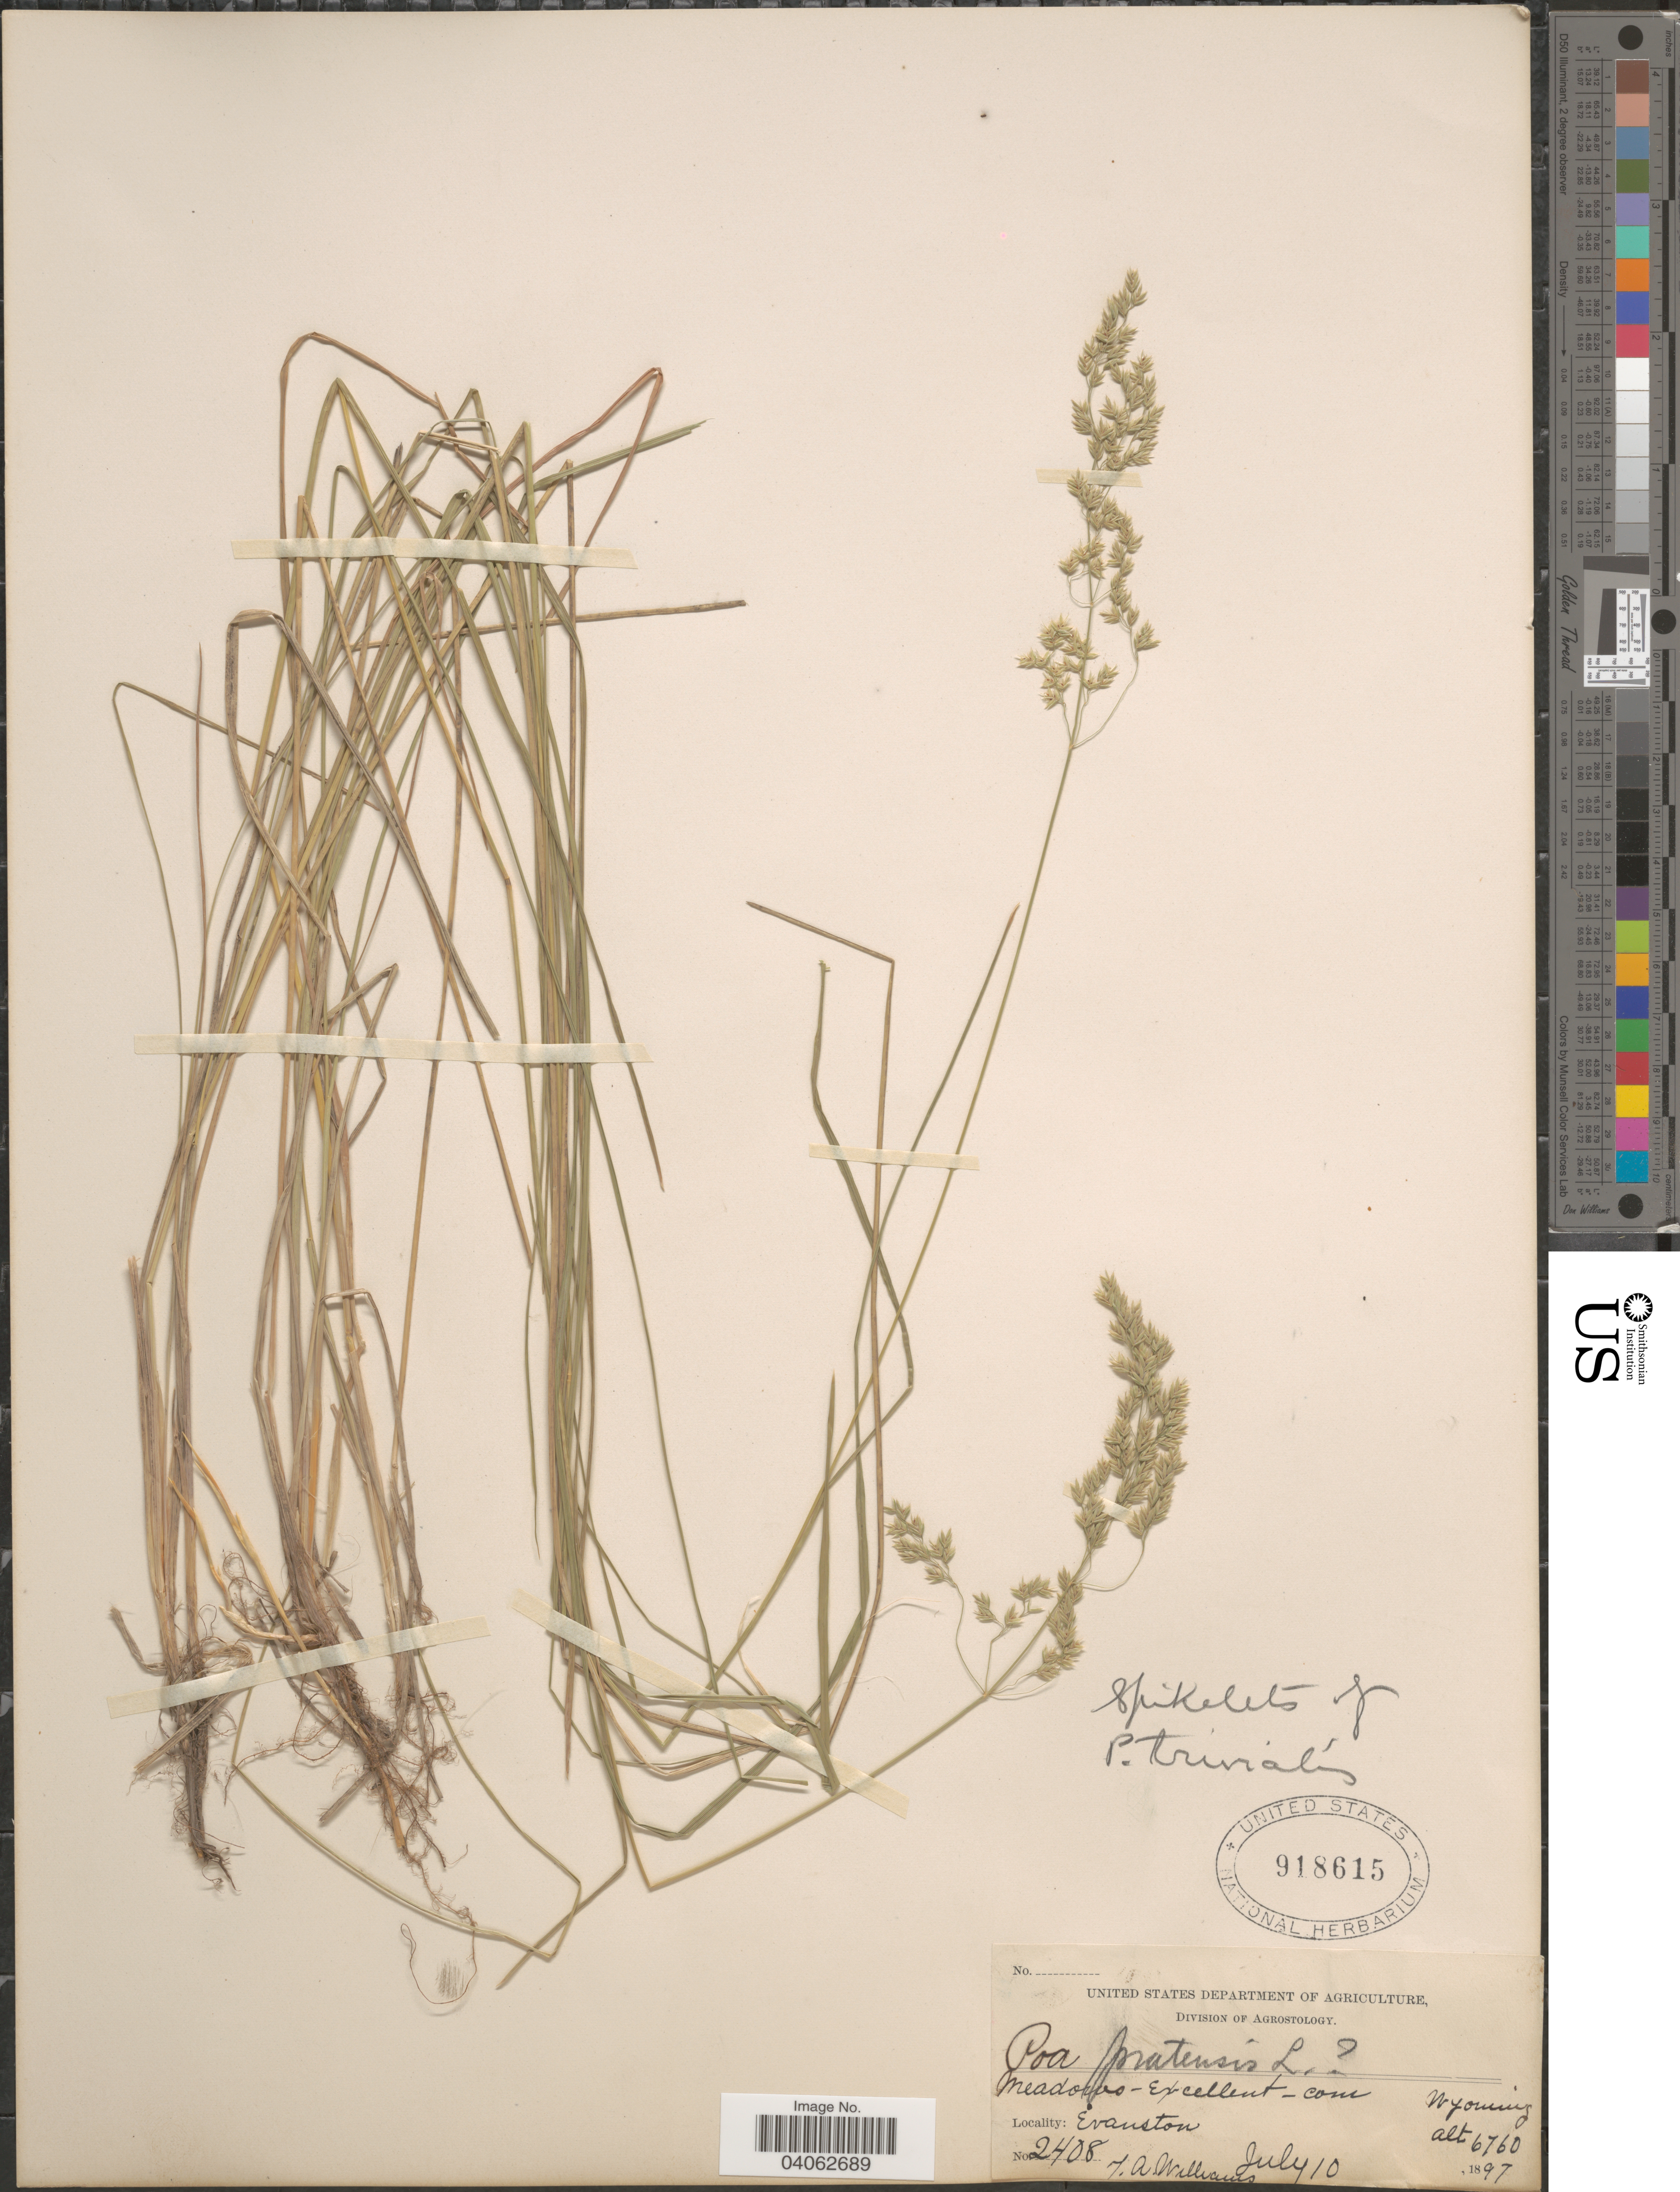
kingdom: Plantae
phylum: Tracheophyta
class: Liliopsida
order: Poales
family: Poaceae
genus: Poa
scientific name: Poa pratensis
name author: L.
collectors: T. Williams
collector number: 2408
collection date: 1897-07-10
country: United States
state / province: Wyoming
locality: Evanston.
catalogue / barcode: US 918615